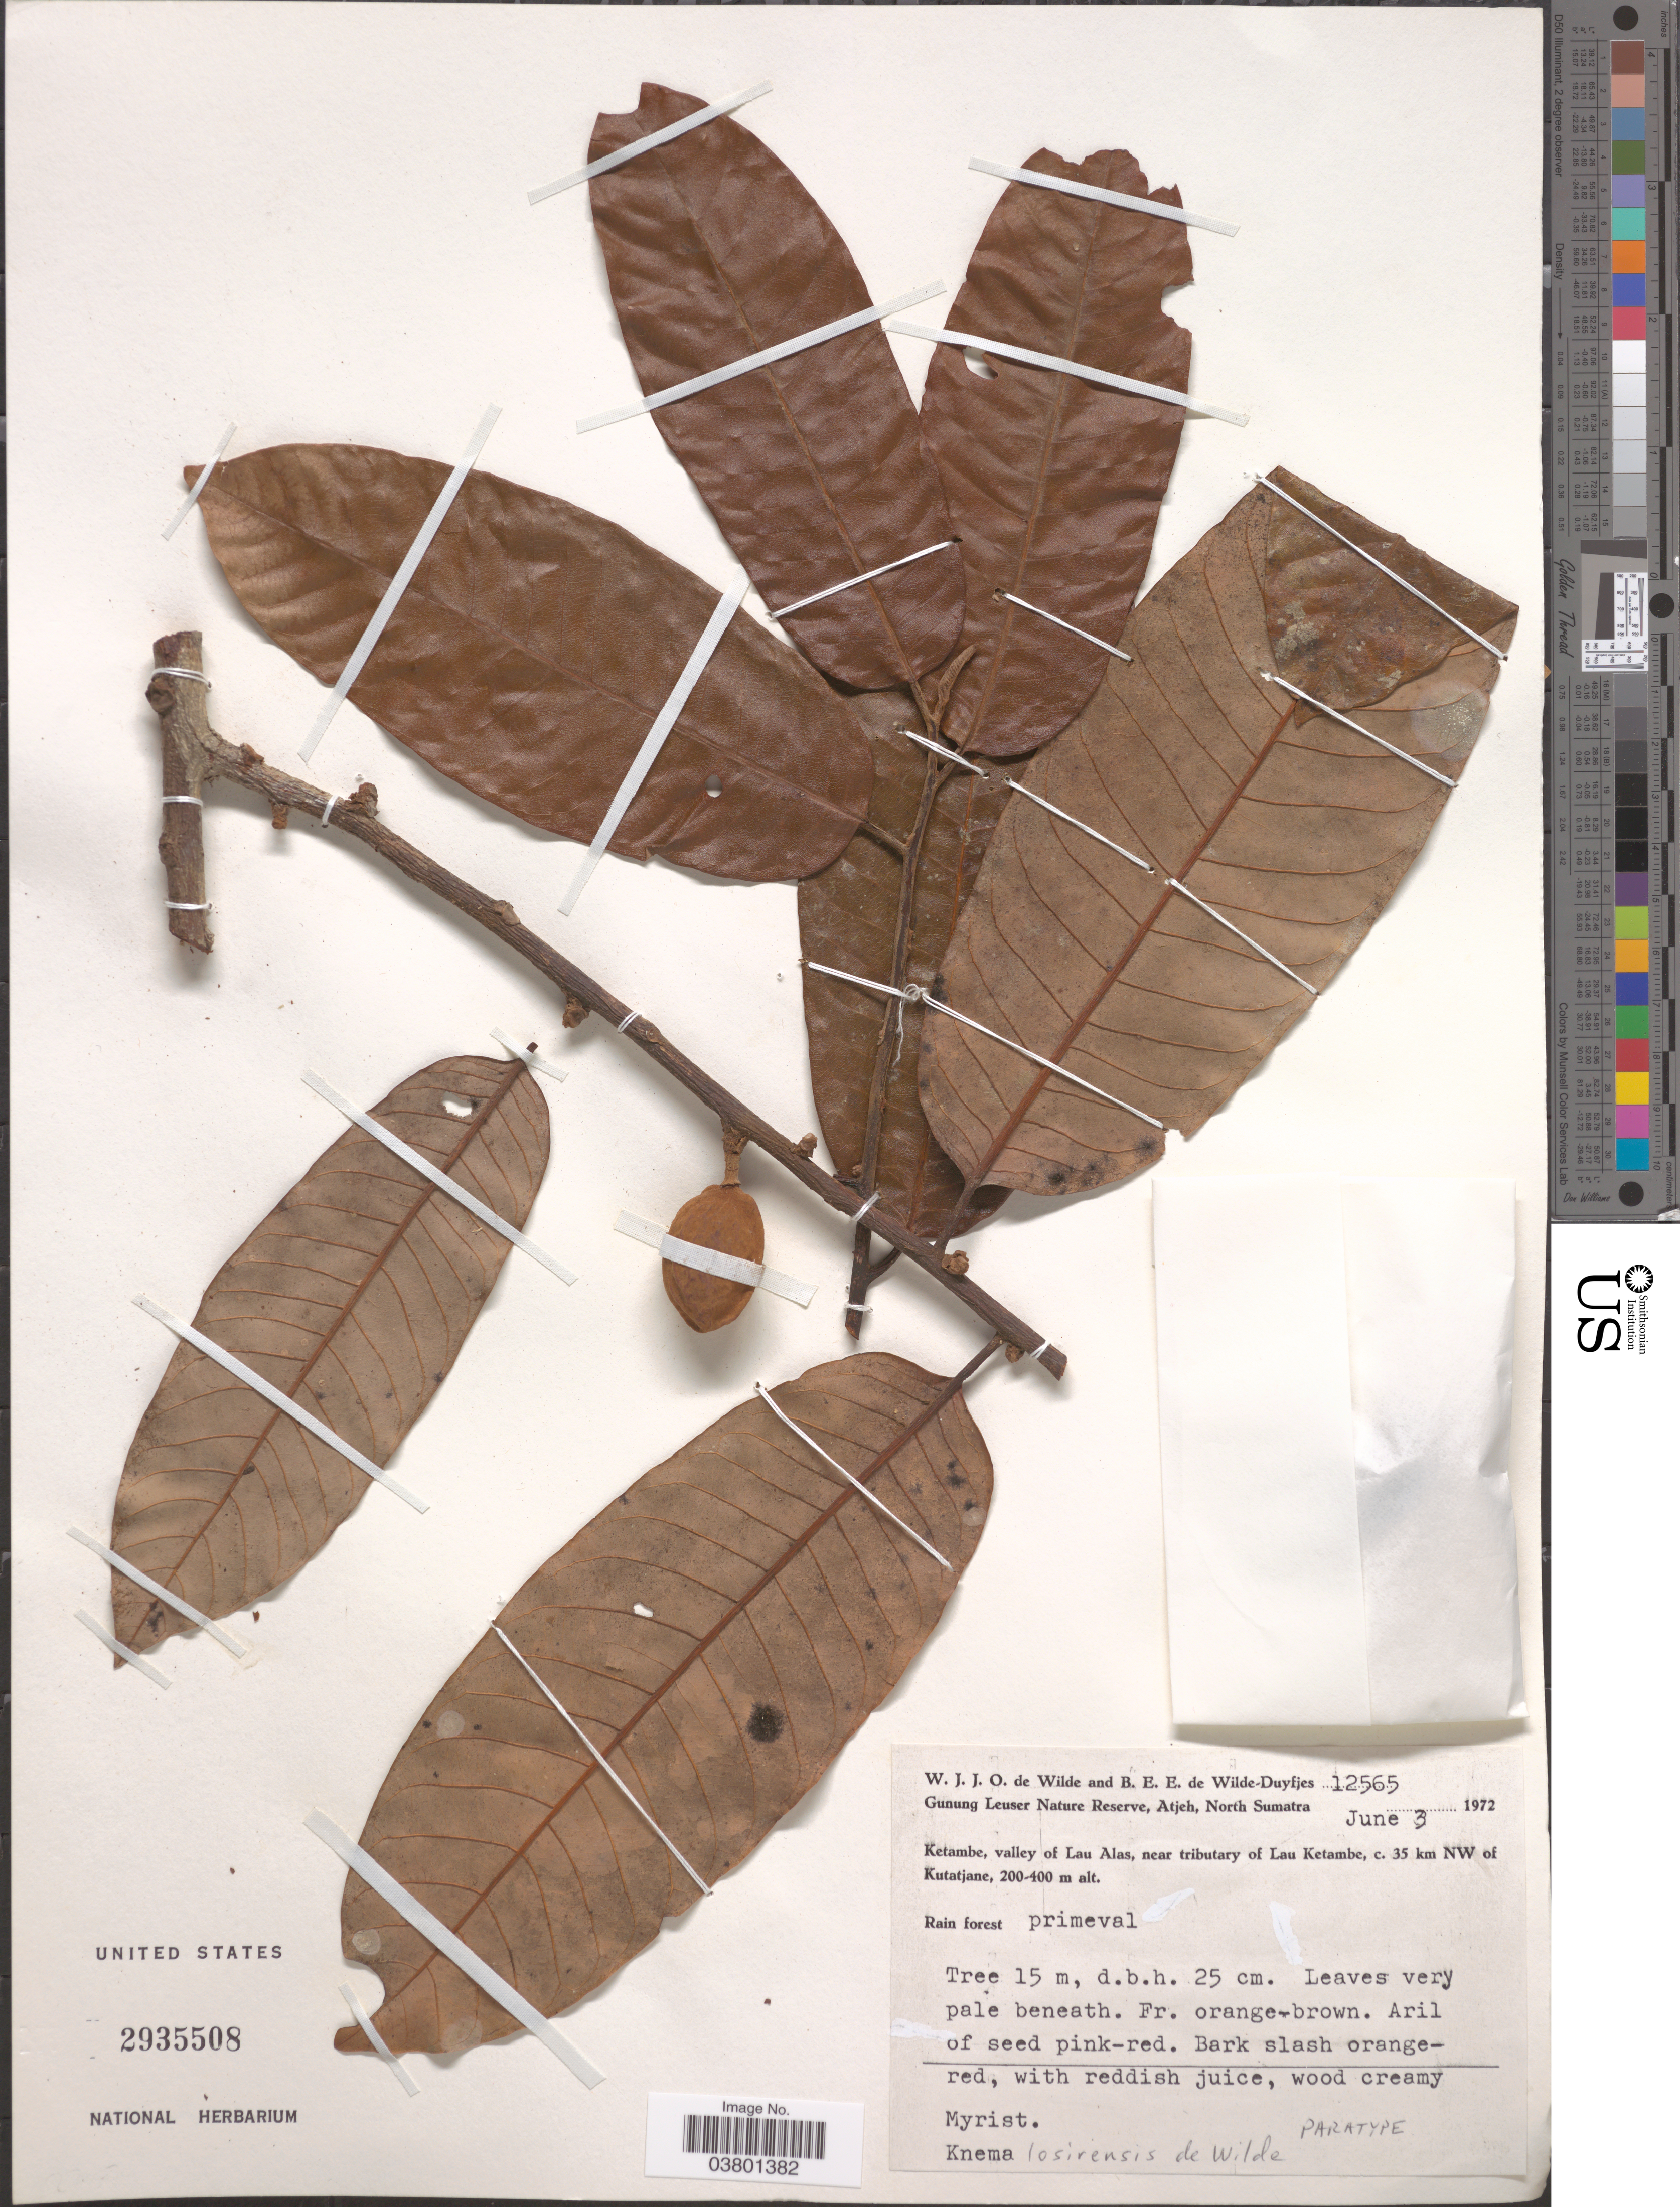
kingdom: Plantae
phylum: Tracheophyta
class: Magnoliopsida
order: Magnoliales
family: Myristicaceae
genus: Knema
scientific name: Knema losirensis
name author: W.J. de Wilde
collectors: W. J. de Wilde & B. E. de Wilde-Duyfjes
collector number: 12565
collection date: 1972-06-03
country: Indonesia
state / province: Sumatra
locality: Gunung Leuser Nature Reserve, Atjeh, North Sumatra. Ketambe; valley of Lau Alas, near tributary of Lau Ketambe, c. 35 km NW of Kutatjane.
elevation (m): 200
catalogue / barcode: US 2935508